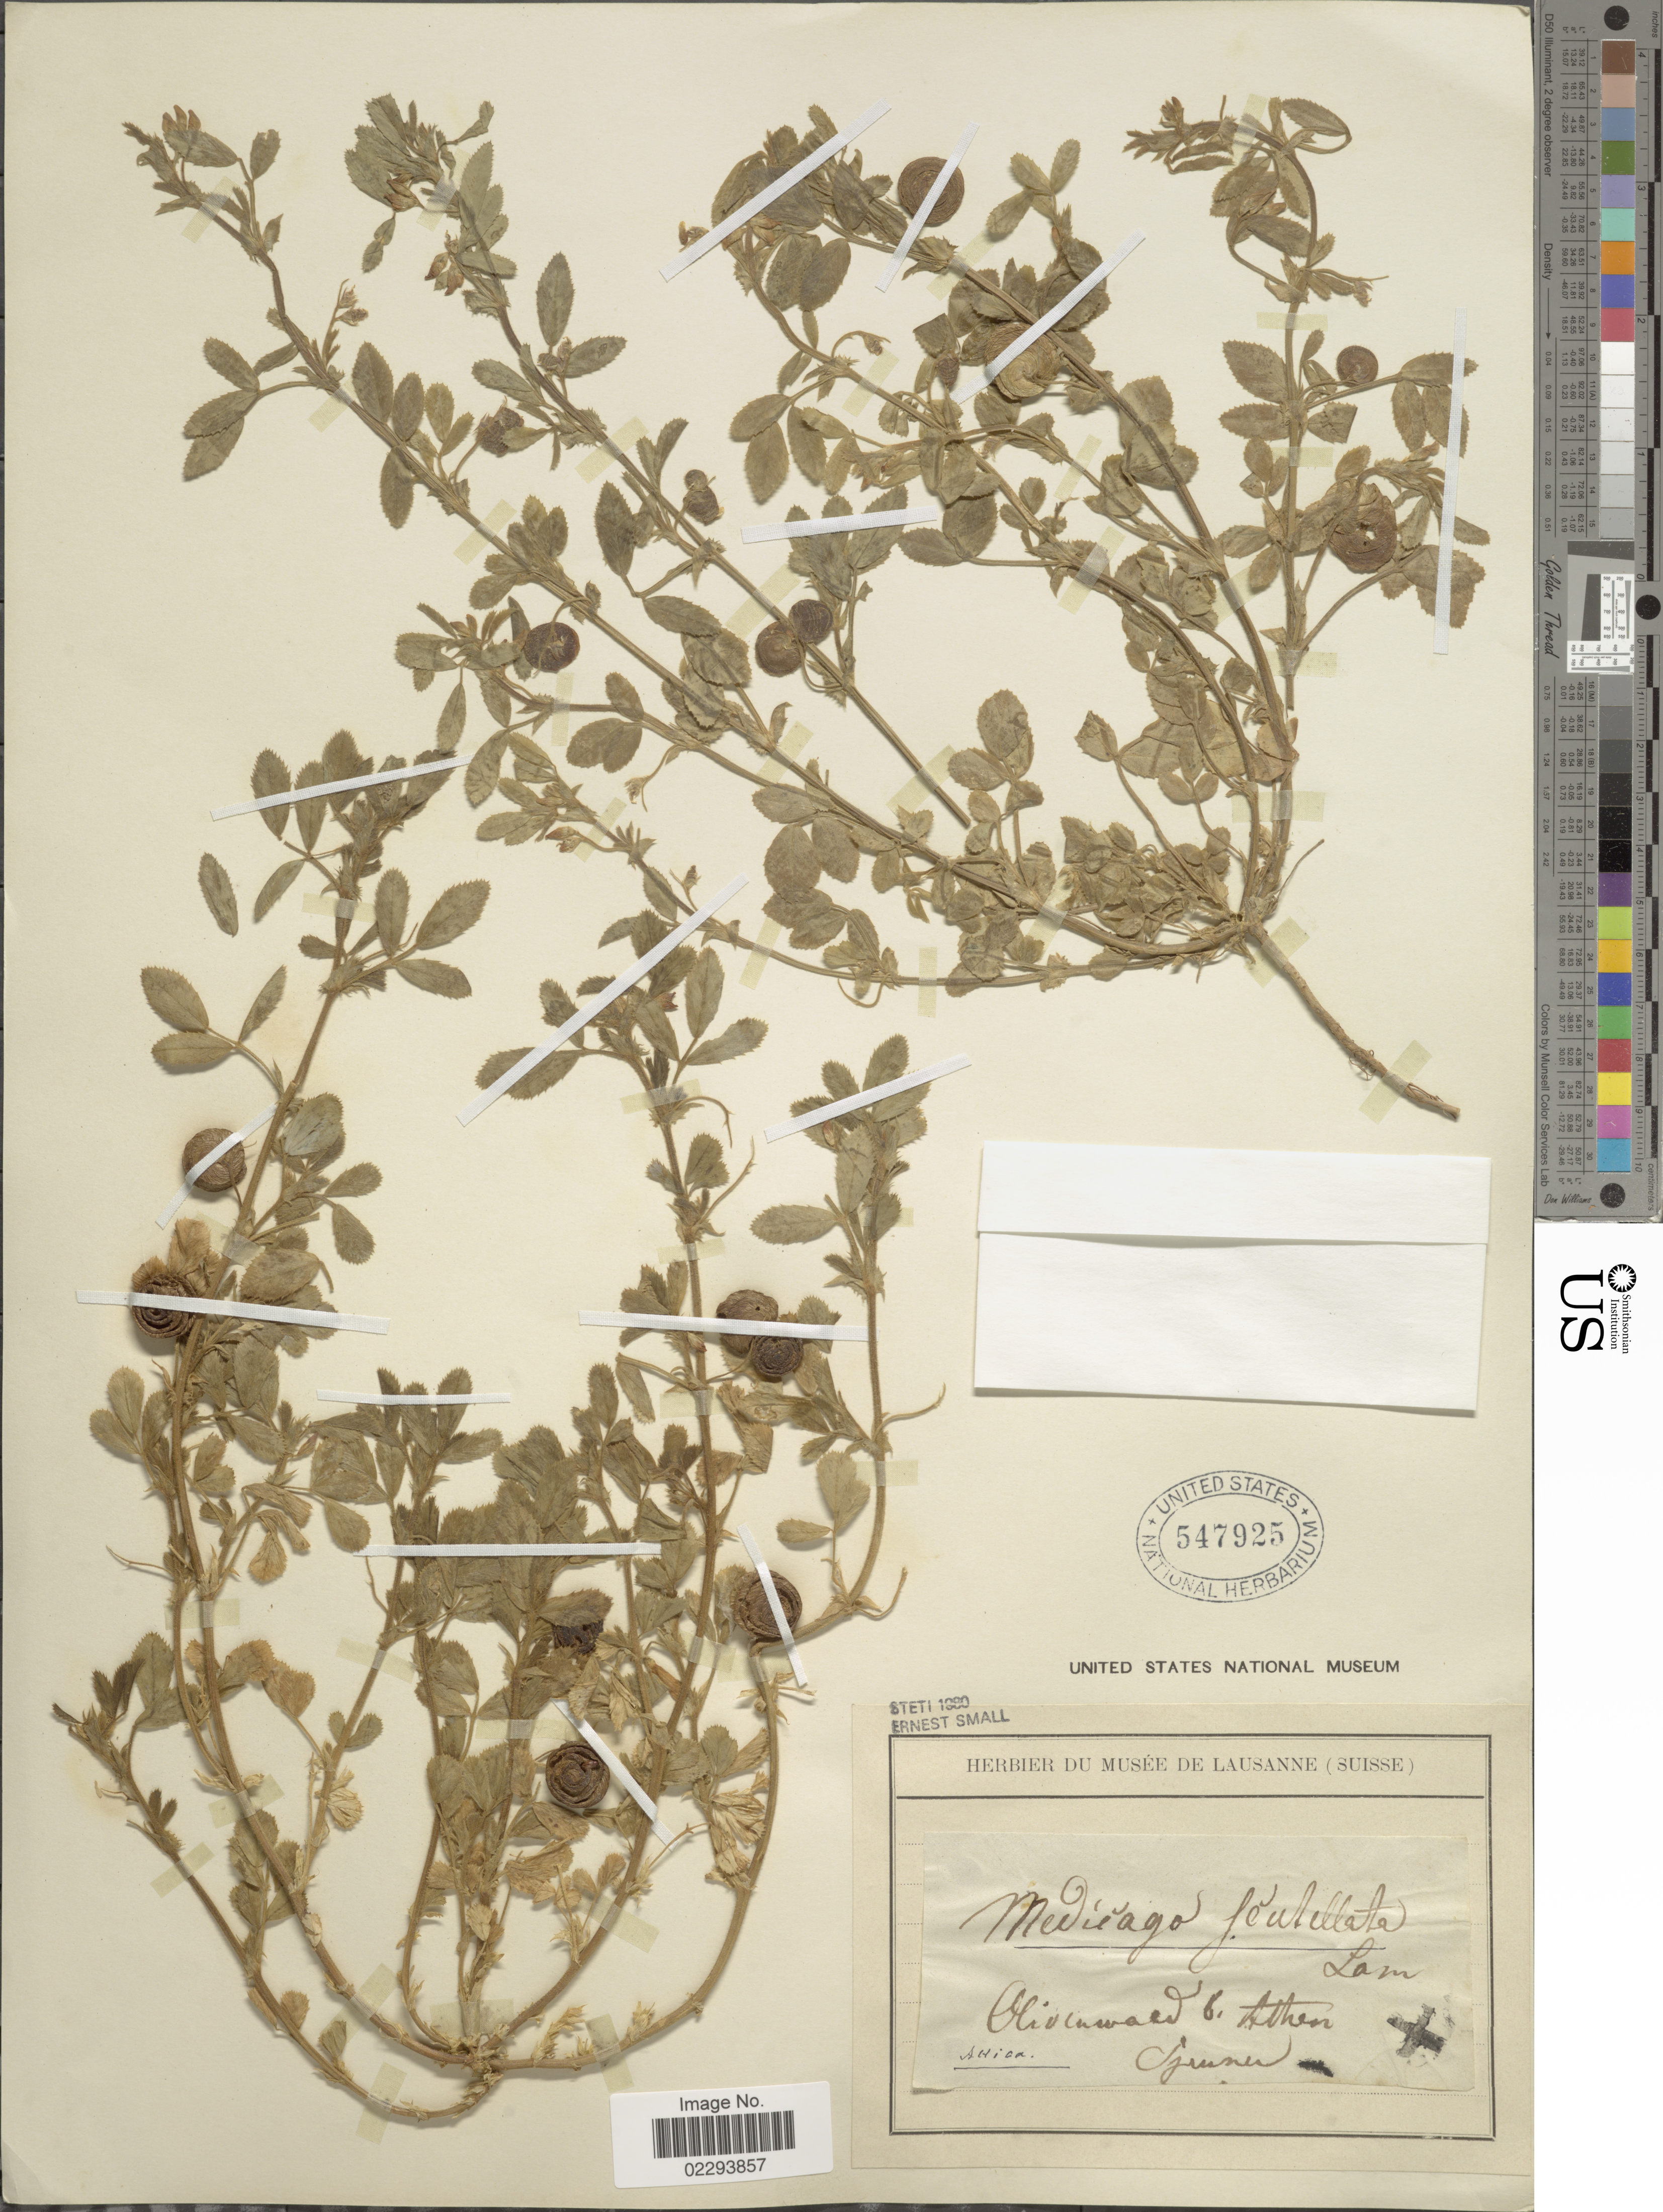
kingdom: Plantae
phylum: Tracheophyta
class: Magnoliopsida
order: Fabales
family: Fabaceae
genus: Medicago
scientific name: Medicago scutellata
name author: (L.) Mill.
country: Greece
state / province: Attica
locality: Attica. Olivenwald b. Athen.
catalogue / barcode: US 547925